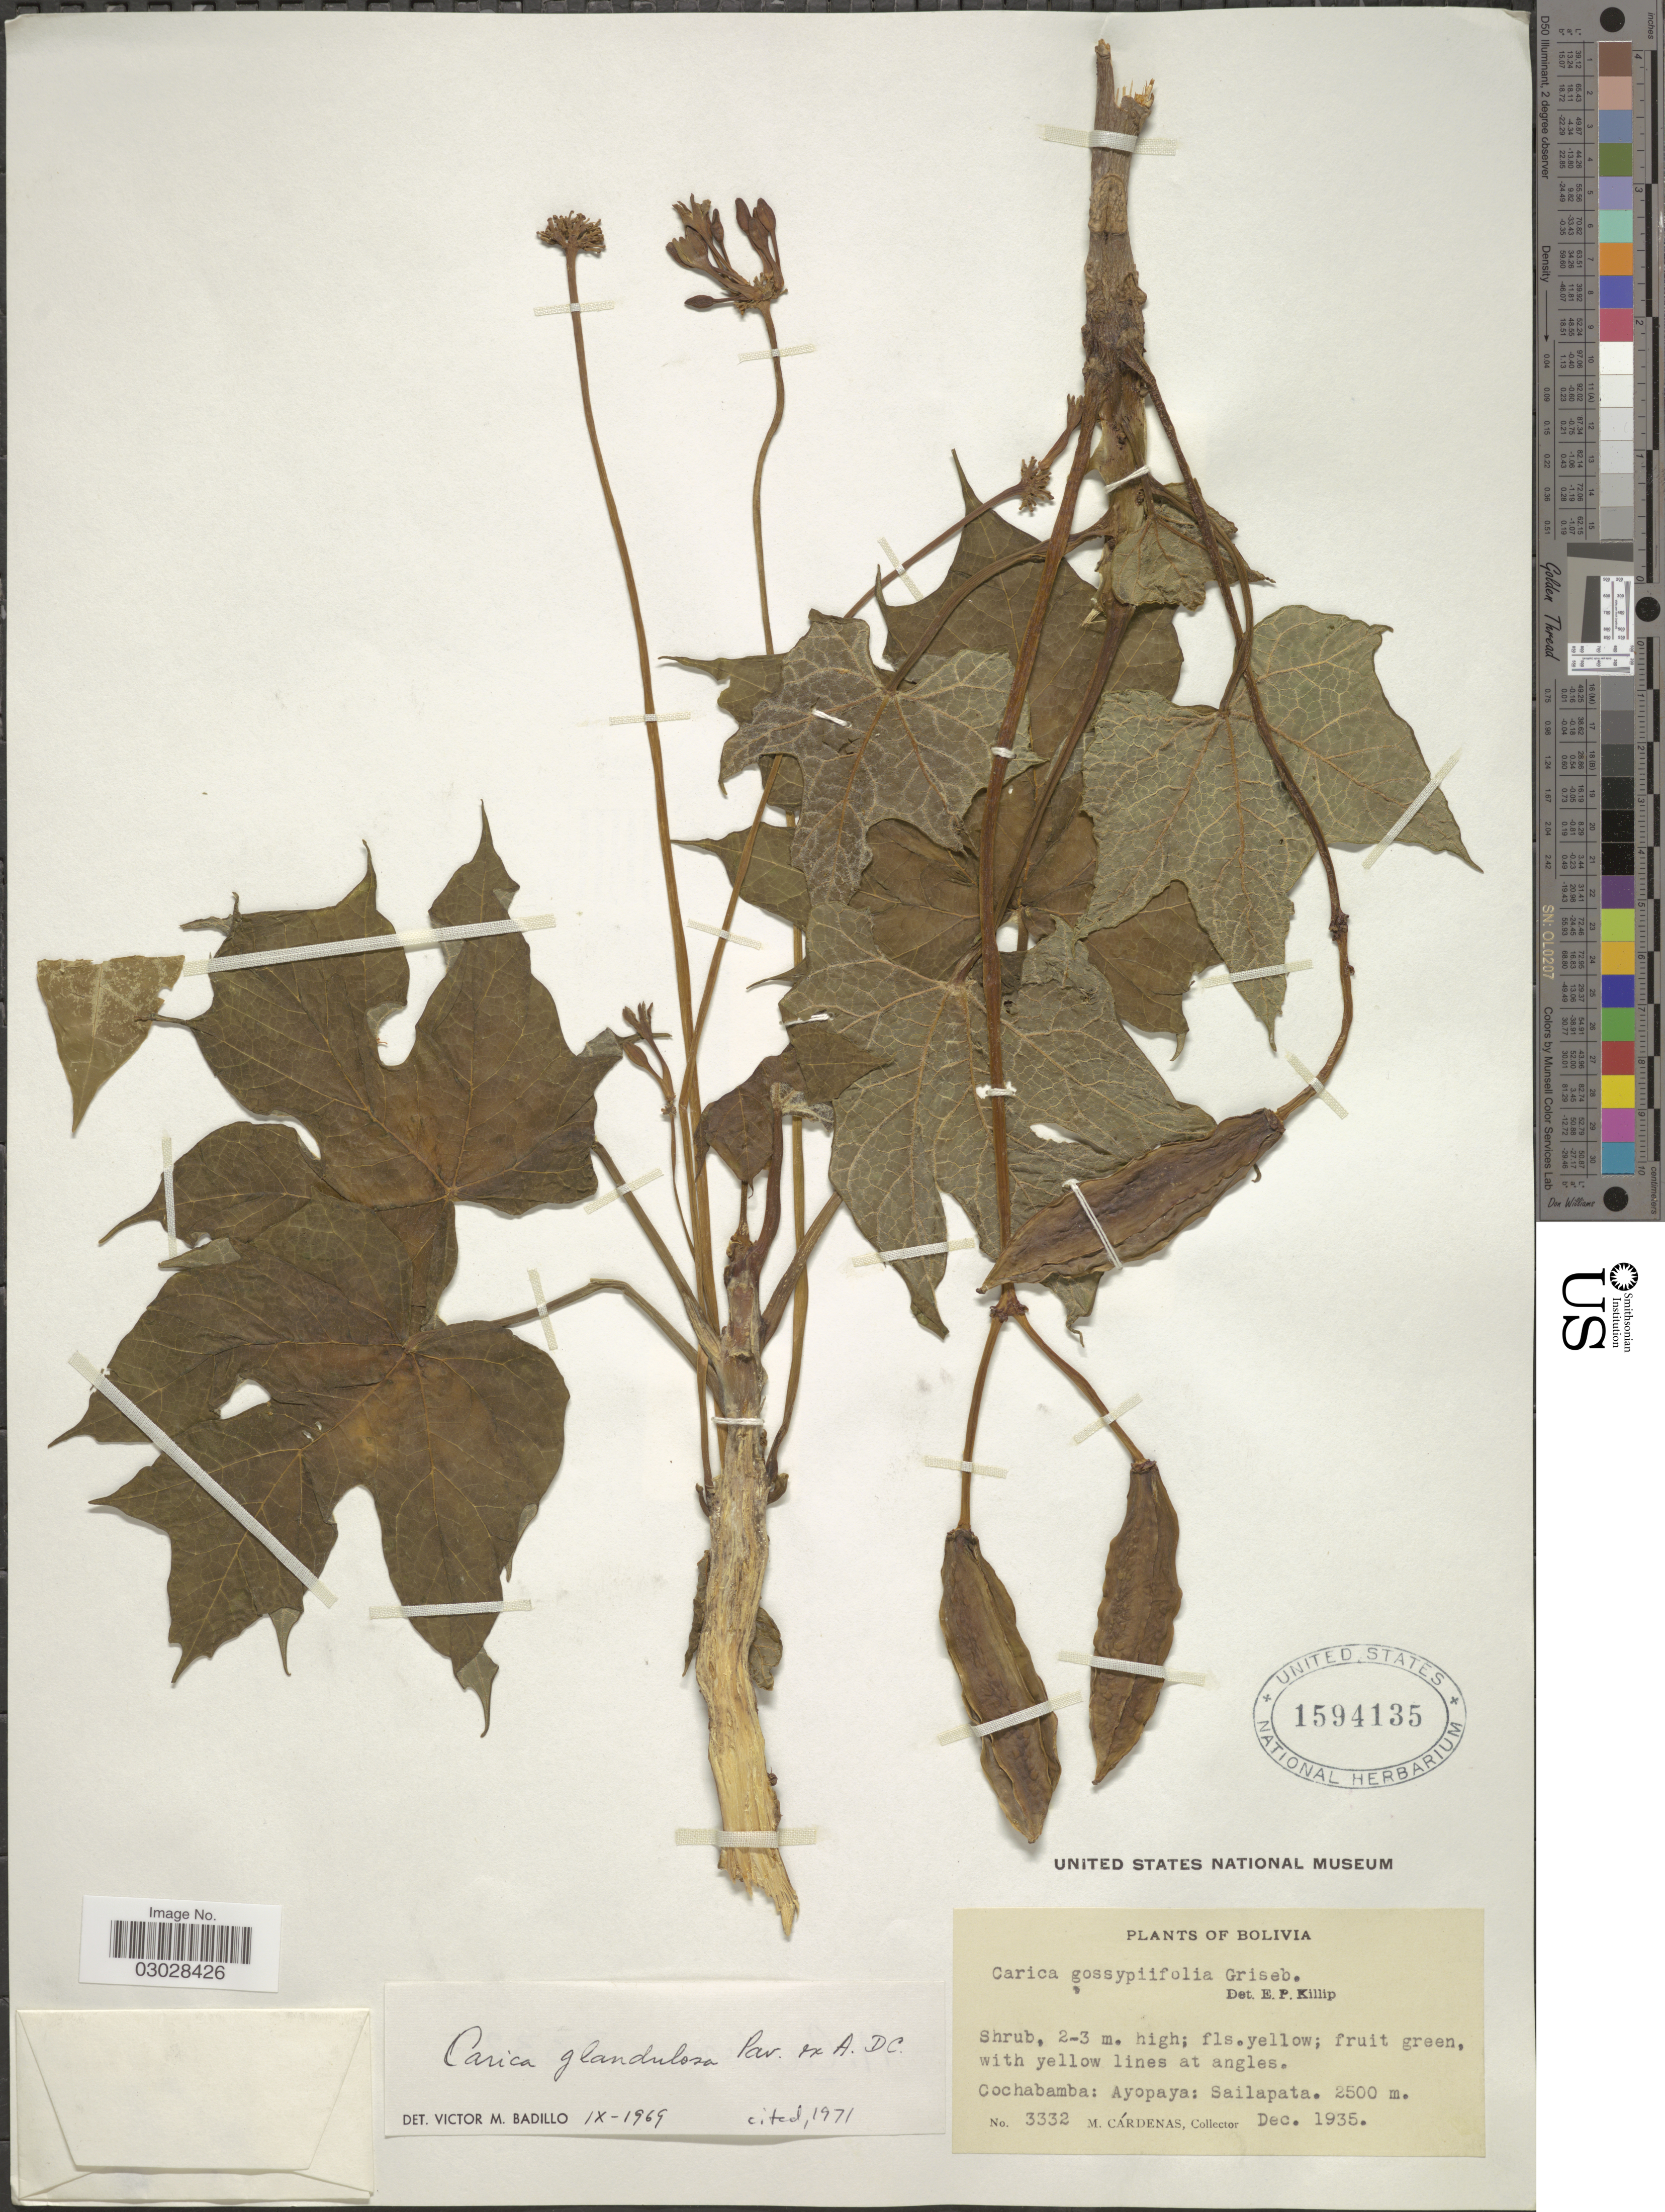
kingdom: Plantae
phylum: Tracheophyta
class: Magnoliopsida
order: Brassicales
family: Caricaceae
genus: Vasconcellea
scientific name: Vasconcellea glandulosa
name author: A. DC.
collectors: M. Cárdenas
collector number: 3332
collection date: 1935-12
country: Bolivia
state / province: Cochabamba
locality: Ayopaya: Sailapata.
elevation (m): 2500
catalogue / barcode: US 1594135